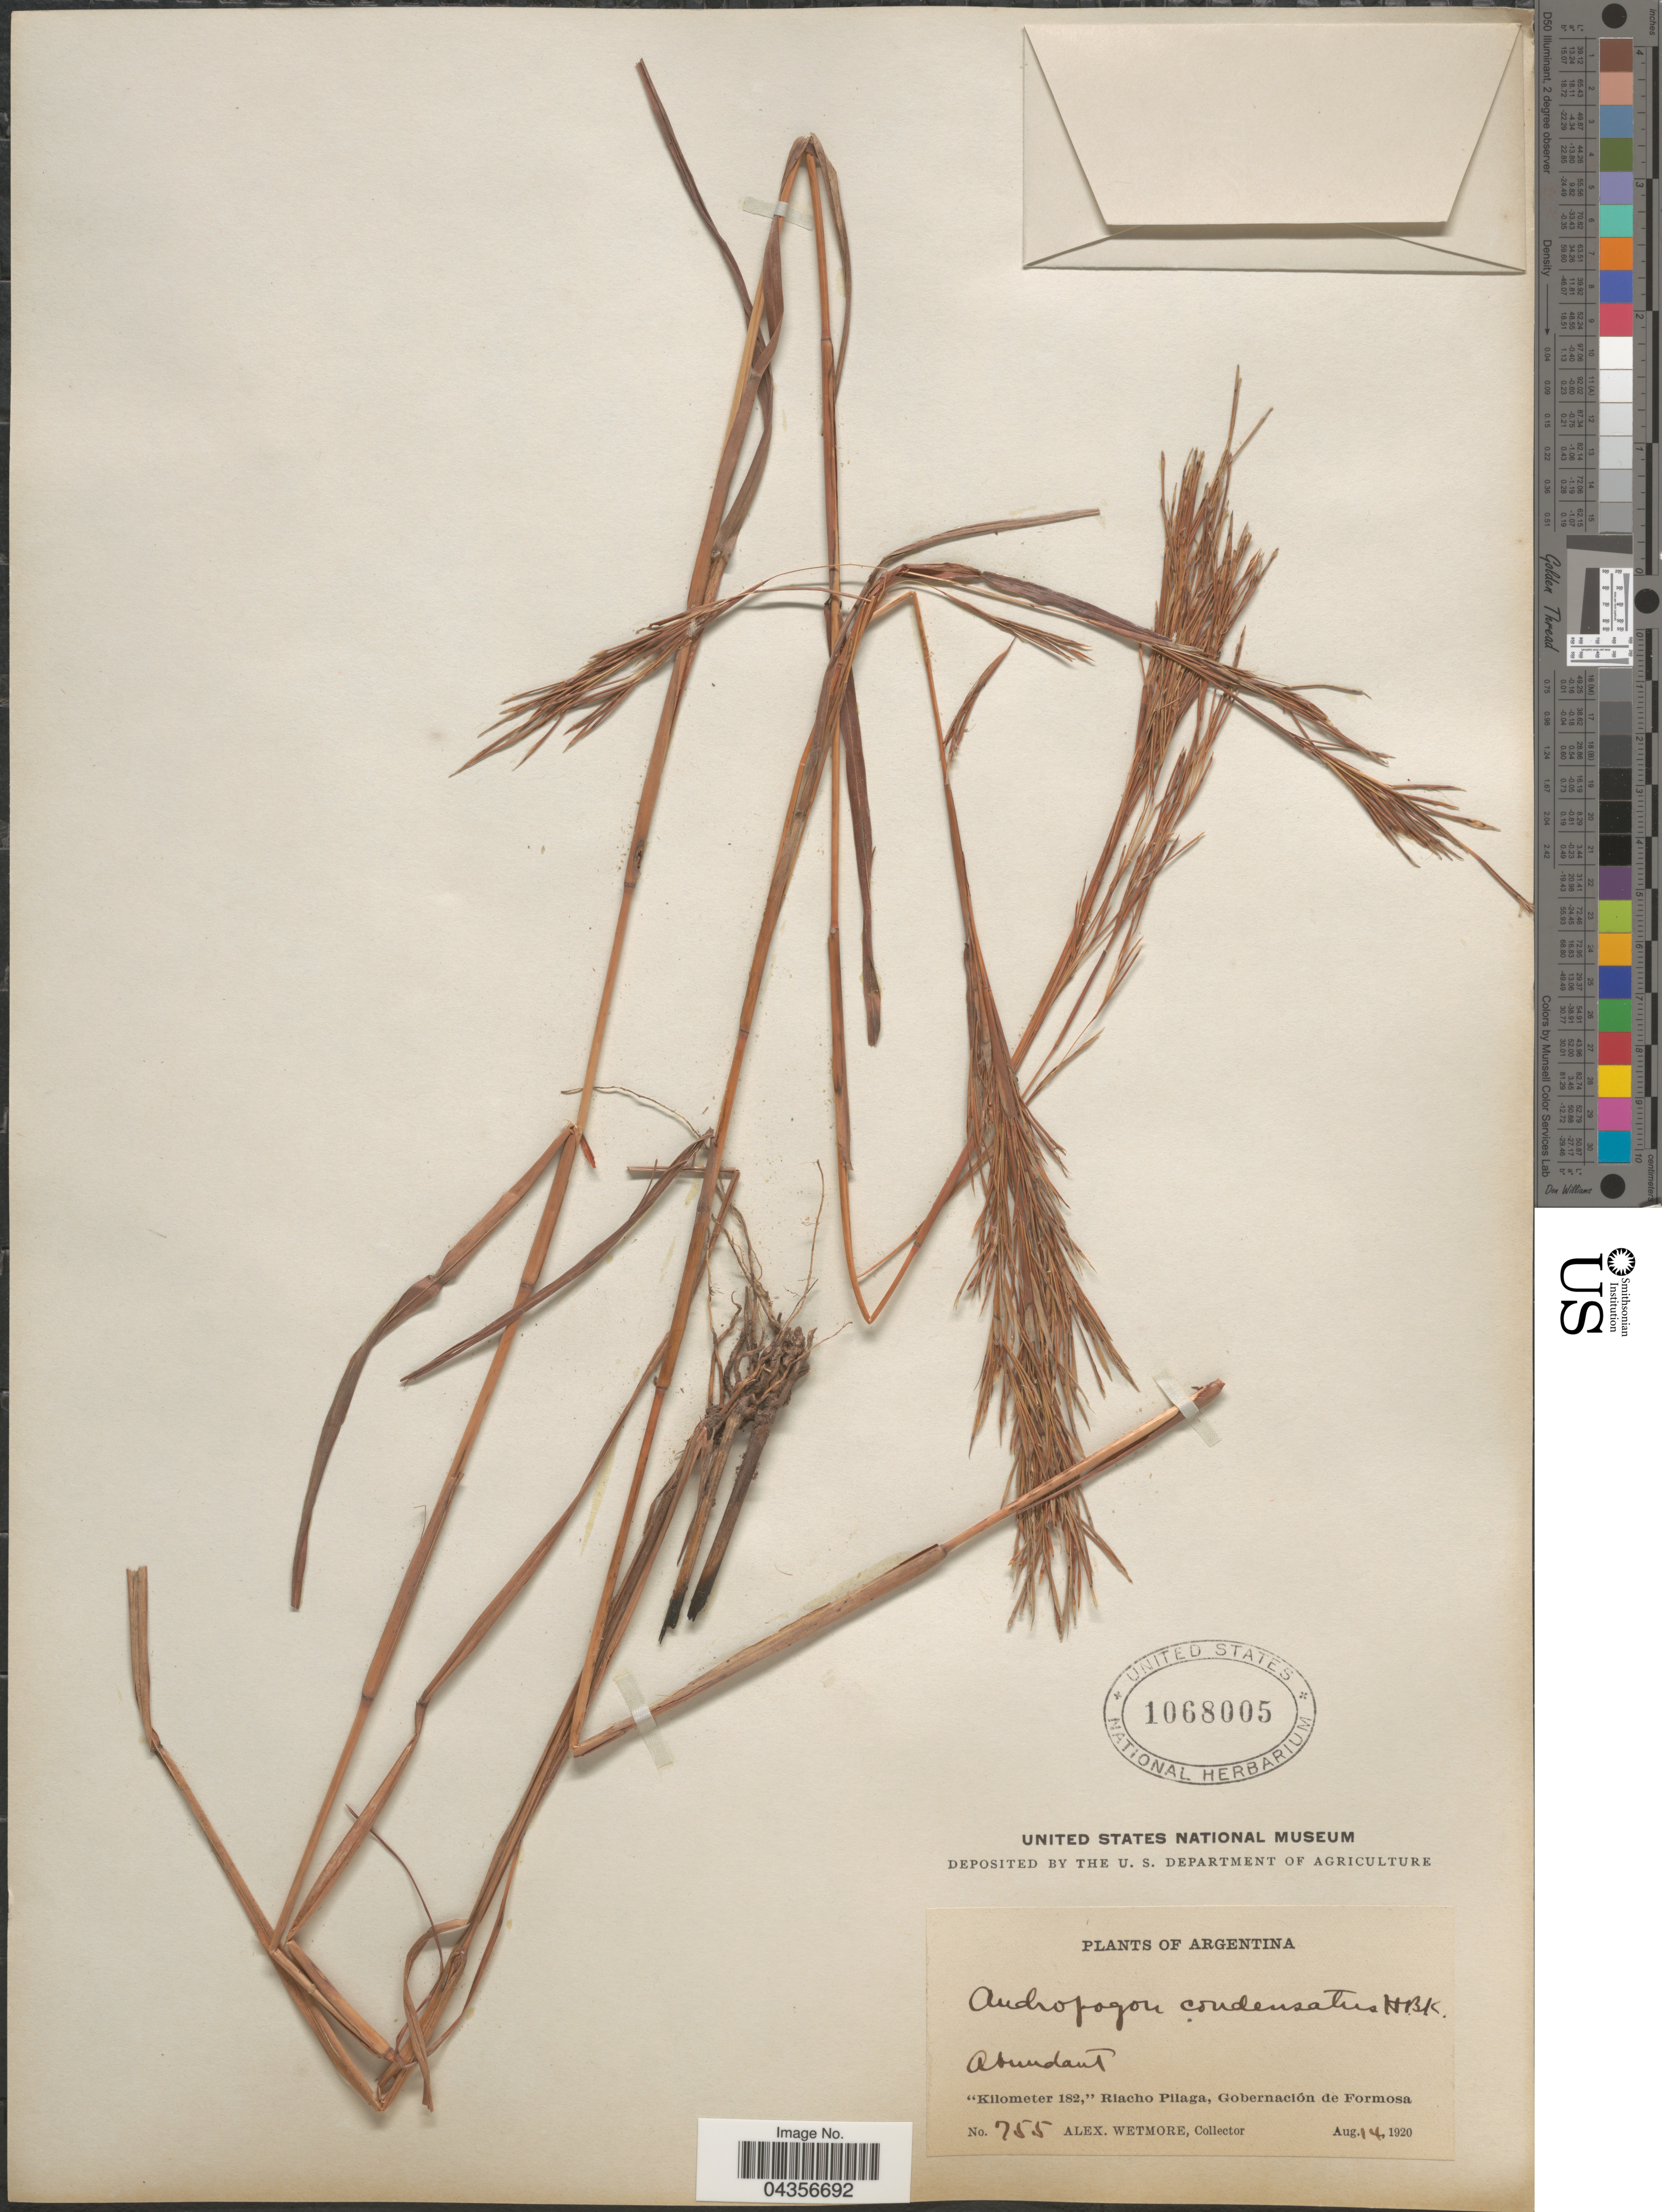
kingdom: Plantae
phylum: Tracheophyta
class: Liliopsida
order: Poales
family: Poaceae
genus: Schizachyrium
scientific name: Schizachyrium microstachyum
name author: (Desv. ex Ham.) Roseng. et al.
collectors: A. Wetmore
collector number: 755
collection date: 1920-08-14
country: Argentina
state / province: Formosa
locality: Kilometer 182,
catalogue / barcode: US 1068005